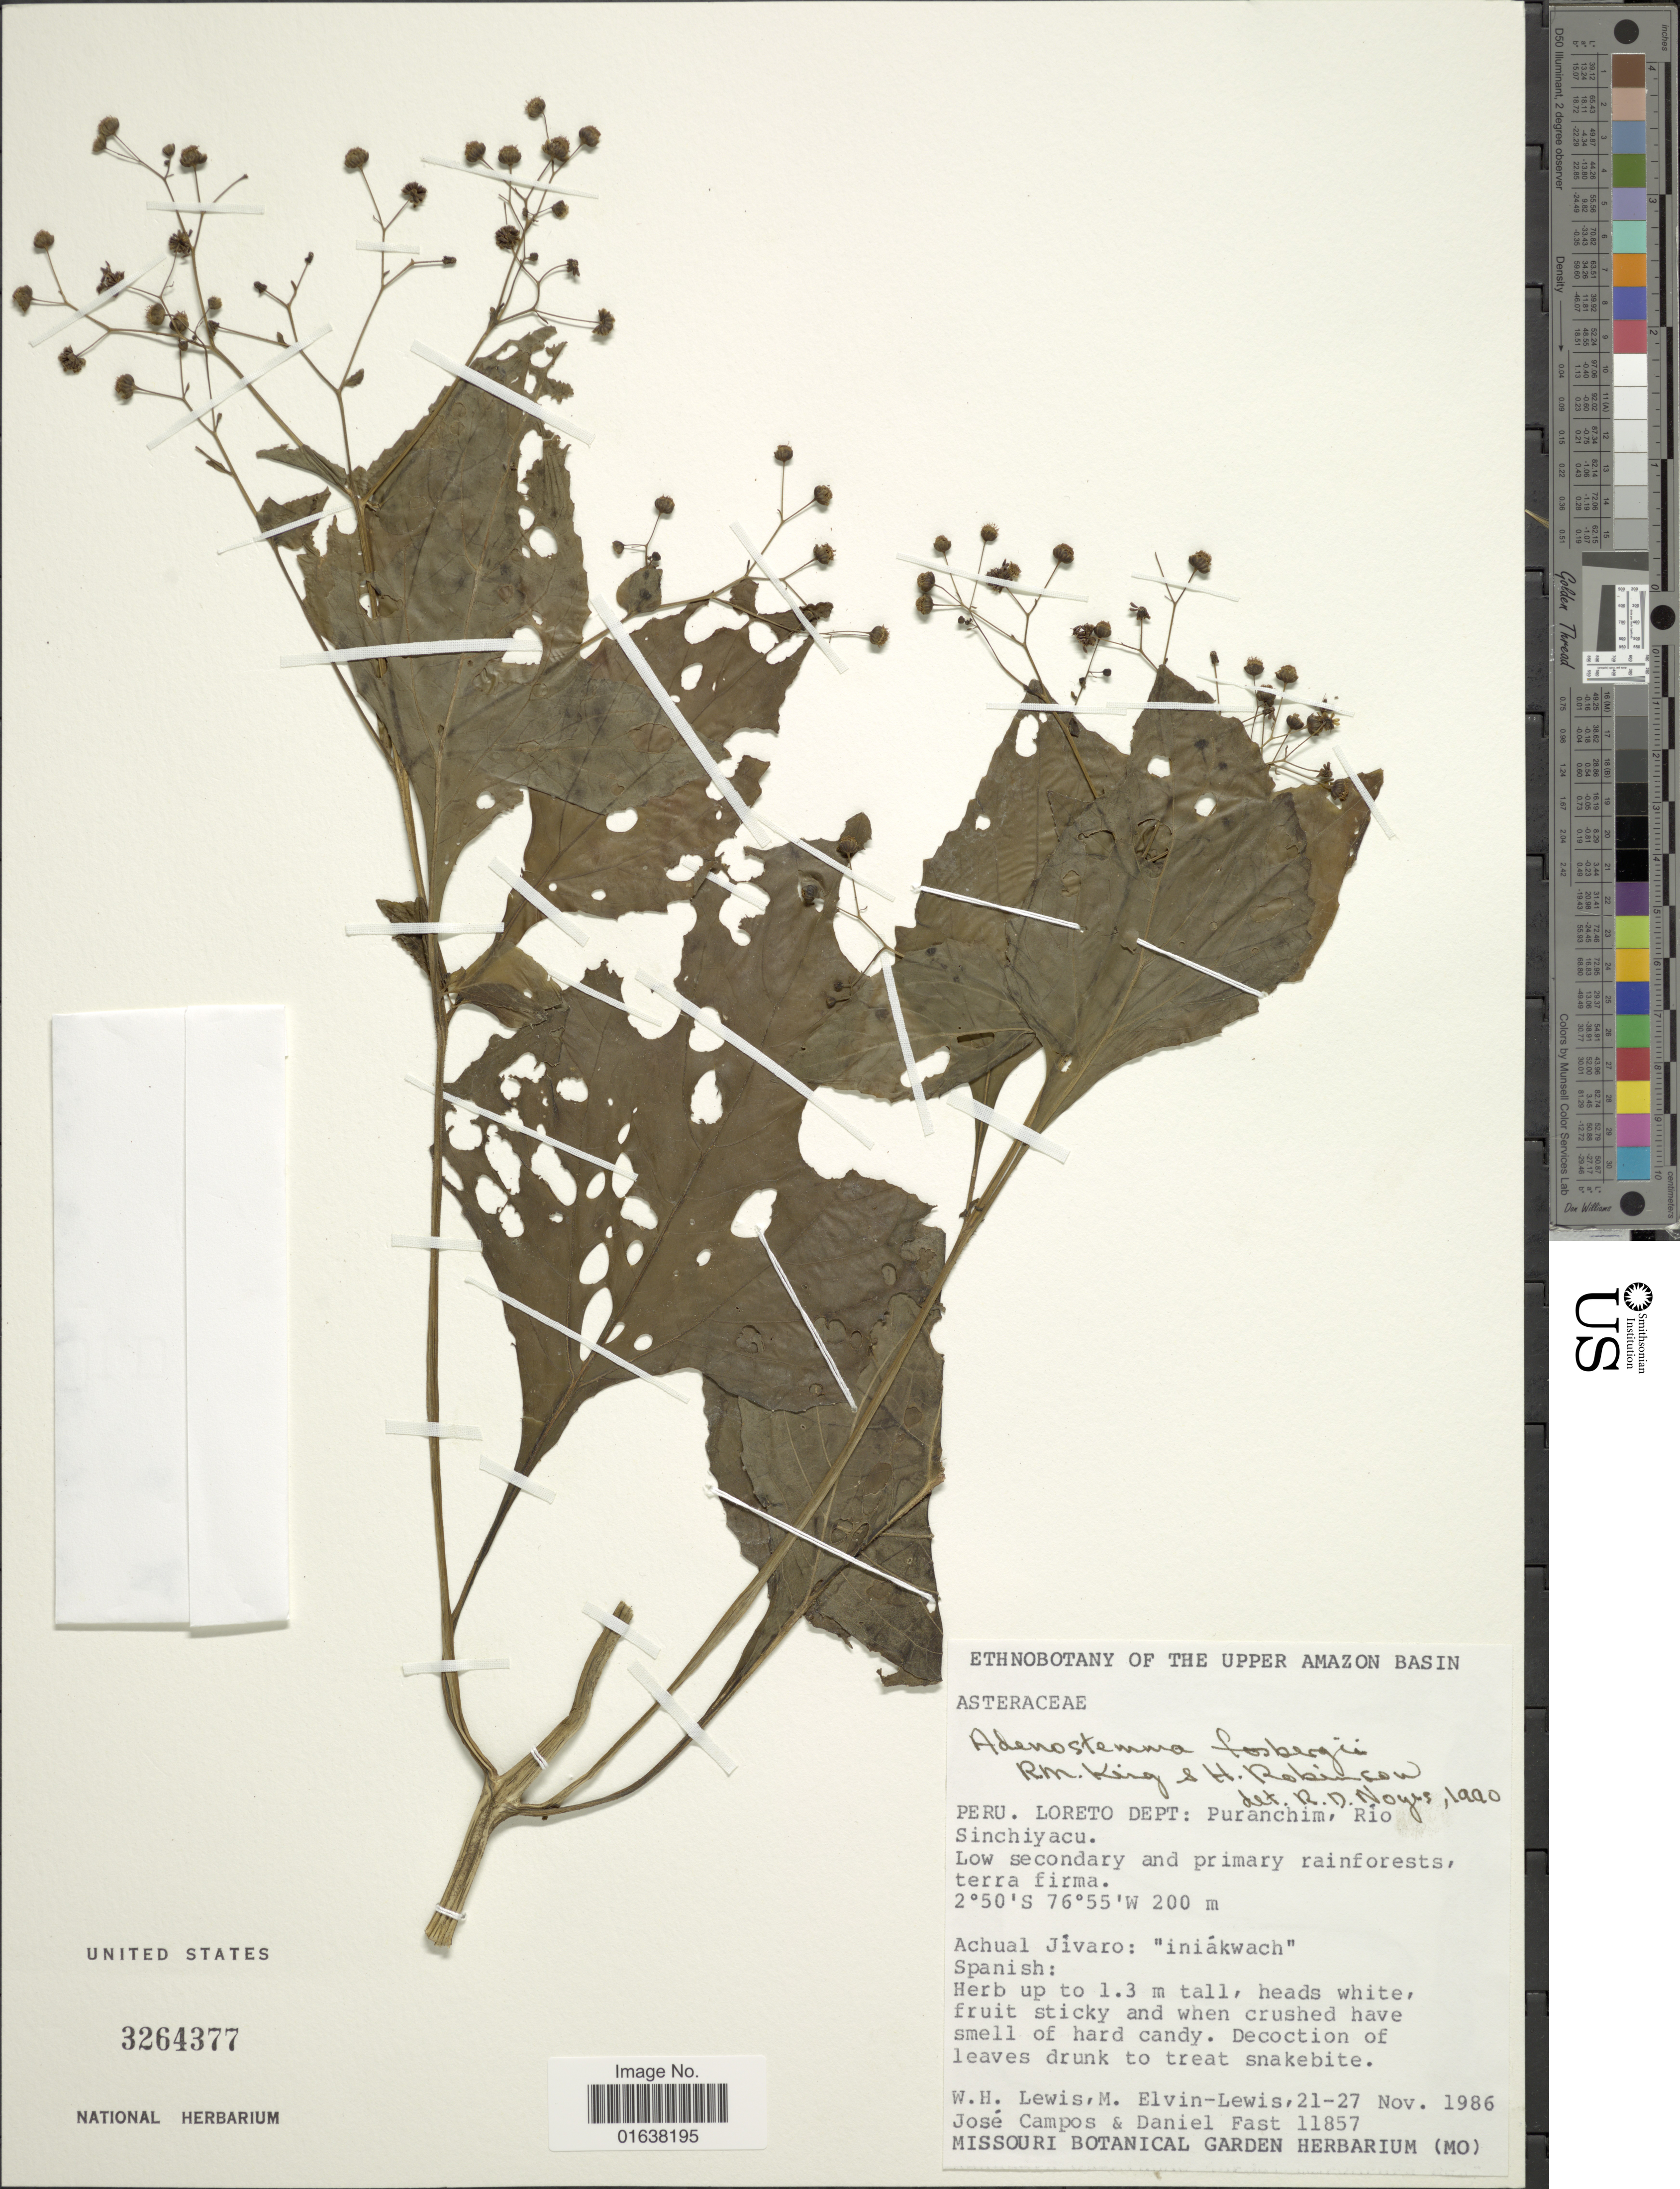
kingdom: Plantae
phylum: Tracheophyta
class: Magnoliopsida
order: Asterales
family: Asteraceae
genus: Adenostemma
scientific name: Adenostemma fosbergii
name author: R.M. King & H. Rob.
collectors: W. H. Lewis, M. Elvin-Lewis, J. Campos & D. Fast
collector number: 11857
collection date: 1986-11-21/1986-11-27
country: Peru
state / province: Loreto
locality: Loreto Dept: Puranchim, Rio Sinchiyacu. The Upper Amazon Basin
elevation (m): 200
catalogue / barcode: US 3264377